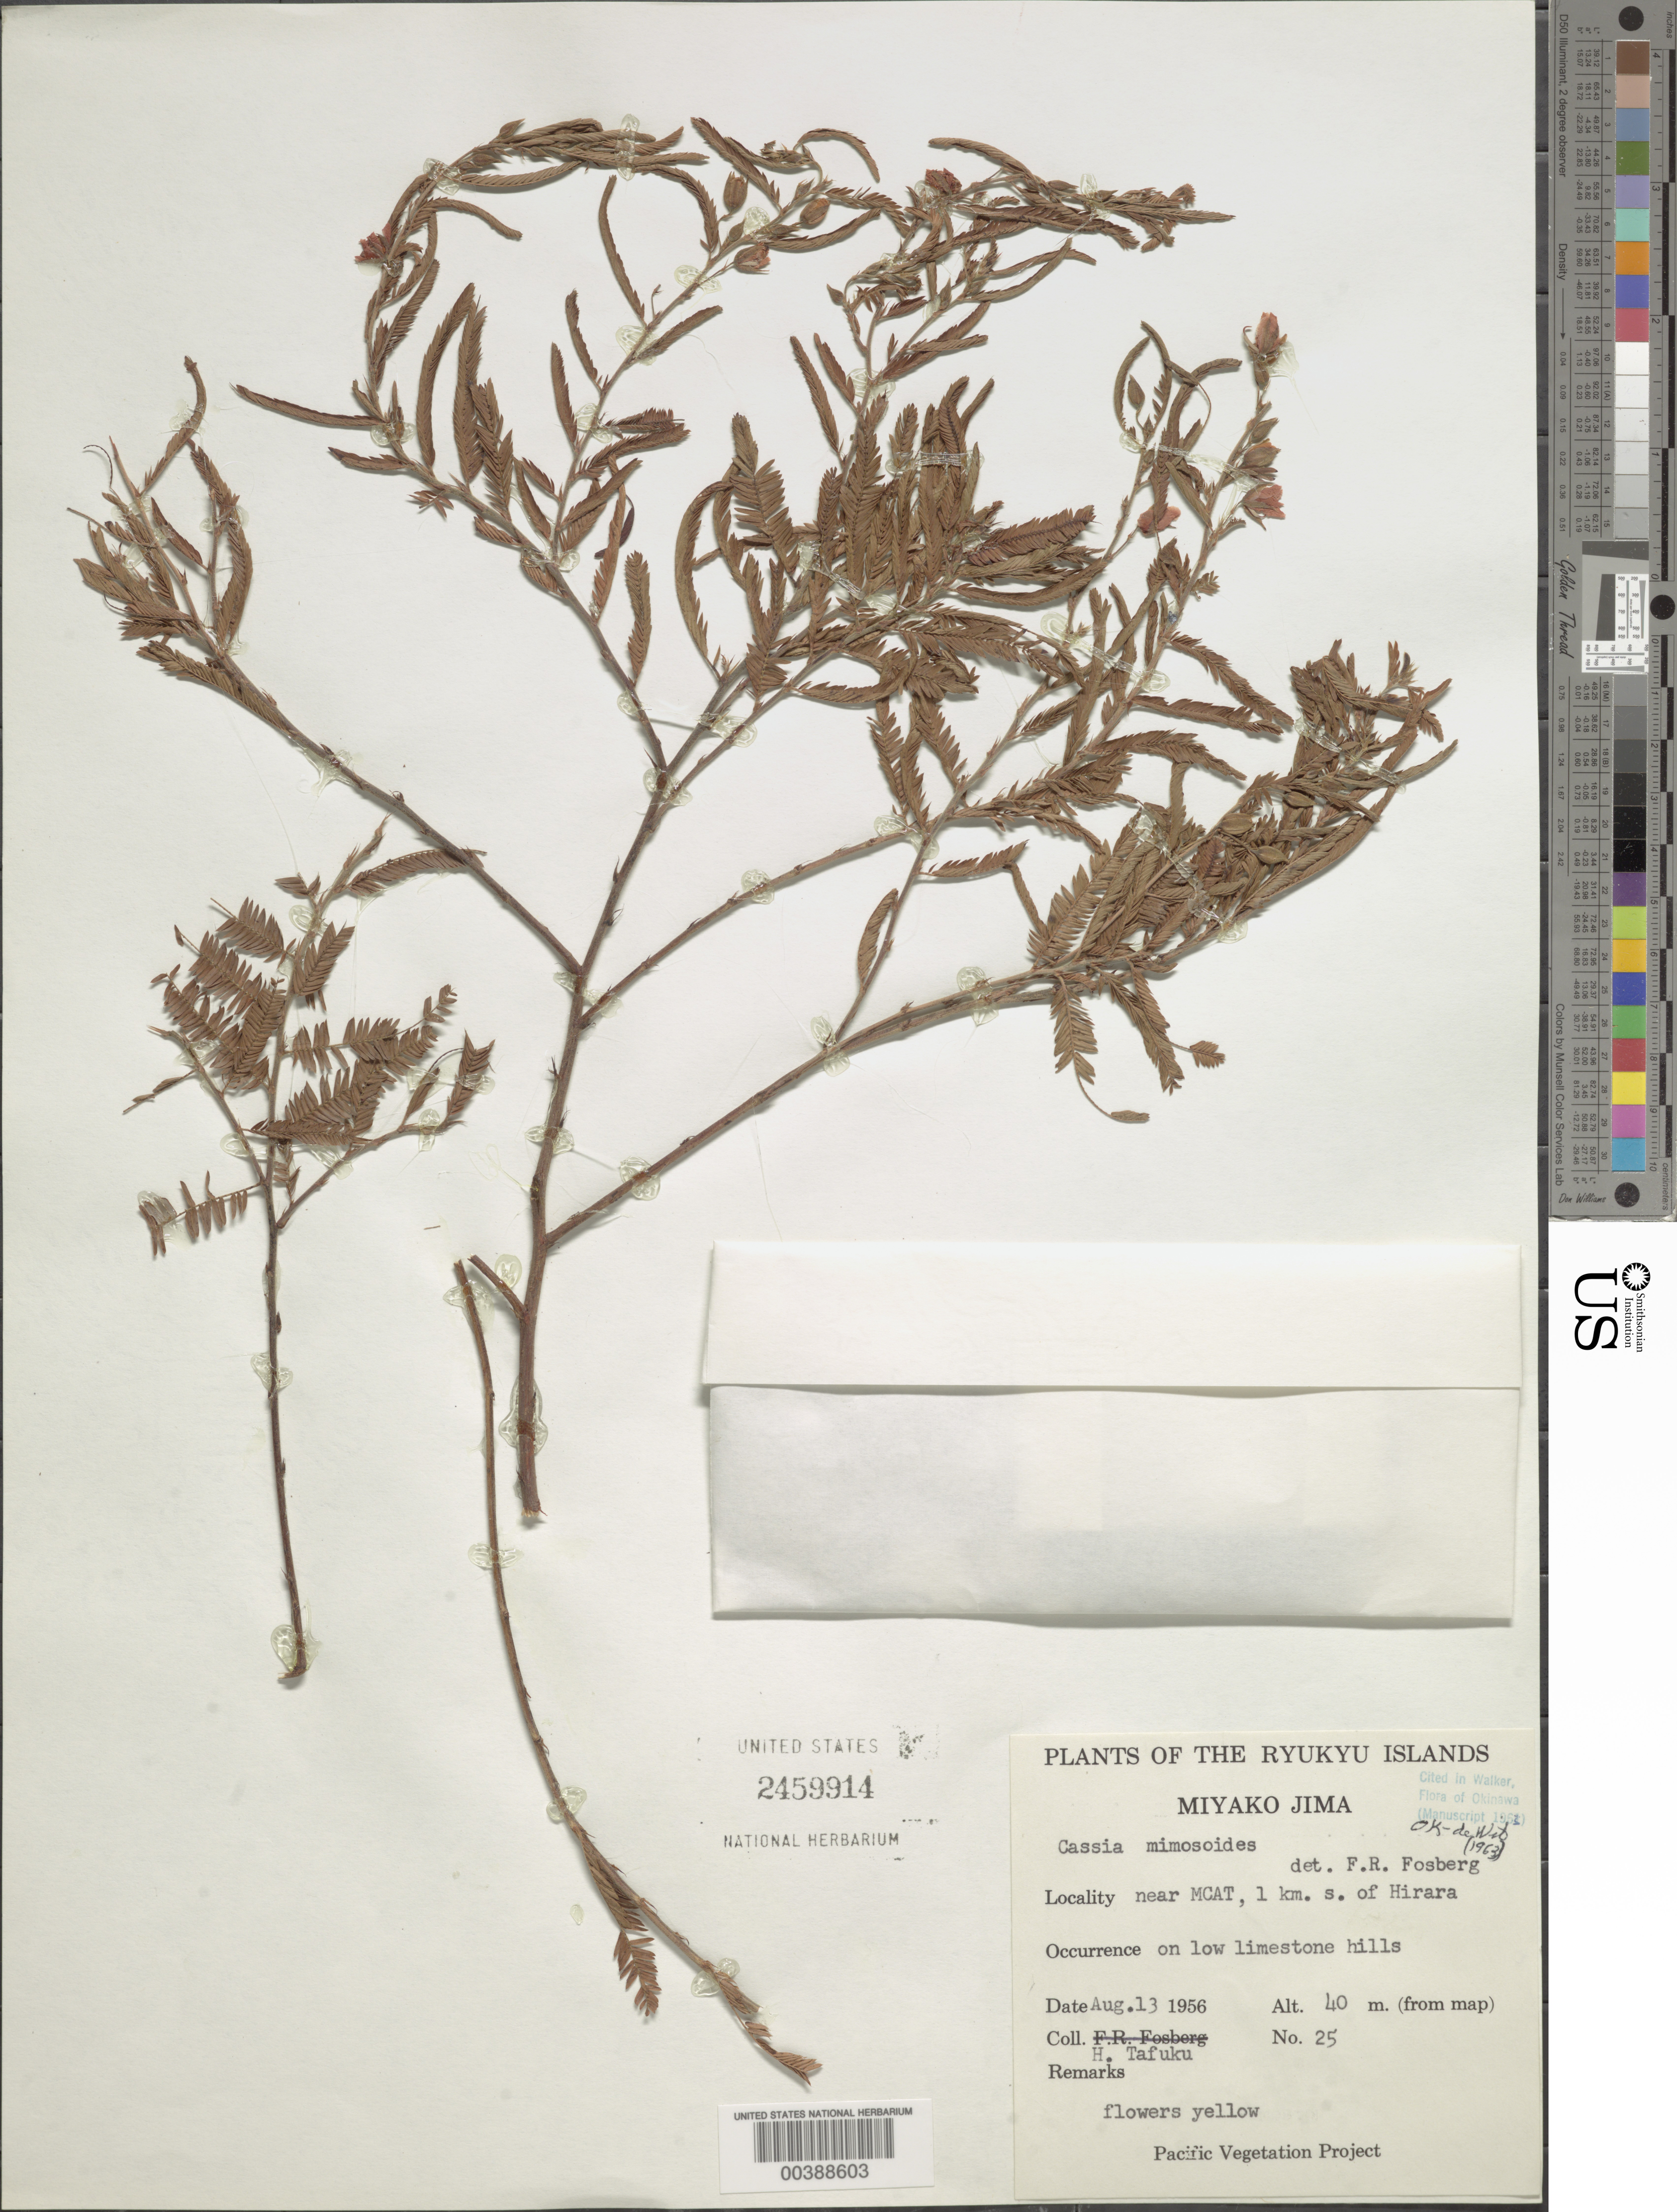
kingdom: Plantae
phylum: Tracheophyta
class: Magnoliopsida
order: Fabales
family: Fabaceae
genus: Chamaecrista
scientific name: Chamaecrista mimosoides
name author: (L.) Greene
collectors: H. Tafuku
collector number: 25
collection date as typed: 13 Aug 1956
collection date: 1956-08-13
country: Japan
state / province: Okinawa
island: Miyako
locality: Miyako Jima; near MCAT, 1 km S of Hirara. [Sakishima Is.]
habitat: On low limestone hills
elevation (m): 40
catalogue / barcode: US 2459914